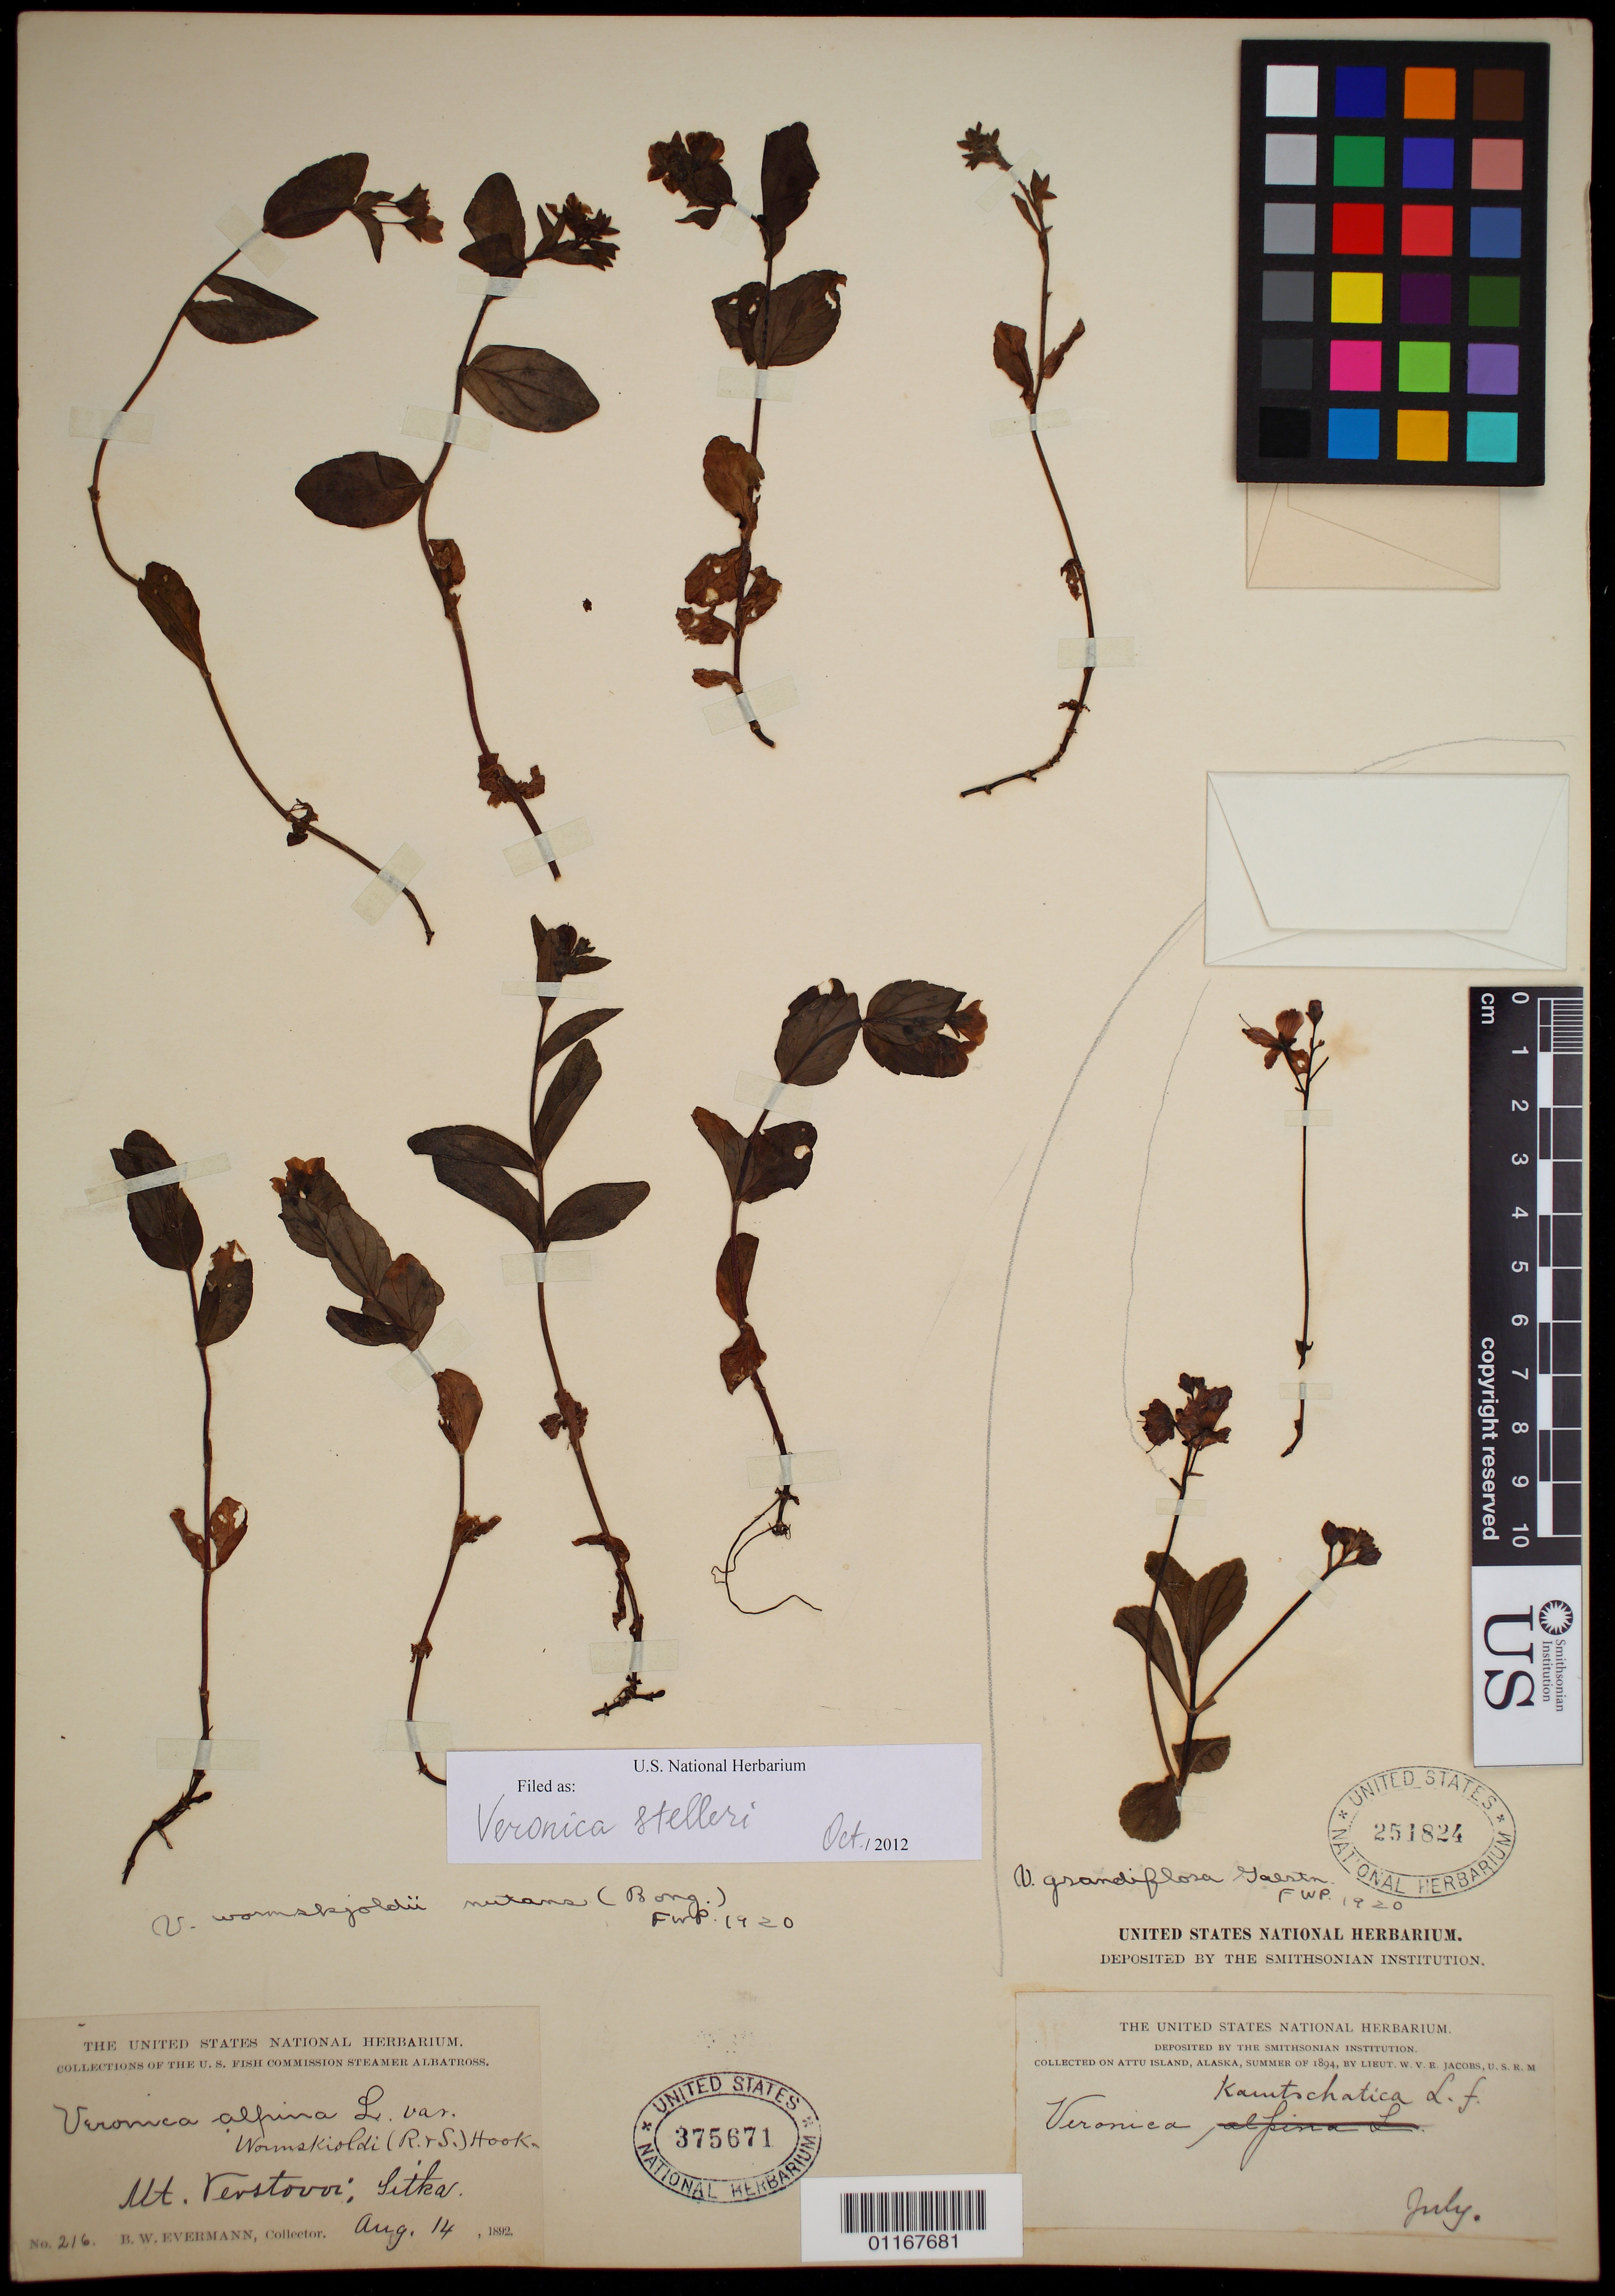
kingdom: Plantae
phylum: Tracheophyta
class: Magnoliopsida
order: Lamiales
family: Plantaginaceae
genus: Veronica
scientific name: Veronica stelleri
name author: Pall.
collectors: W. V. E. Jacobs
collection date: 1894-07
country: United States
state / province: Alaska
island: Attu Island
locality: Attu Island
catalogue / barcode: US 251824